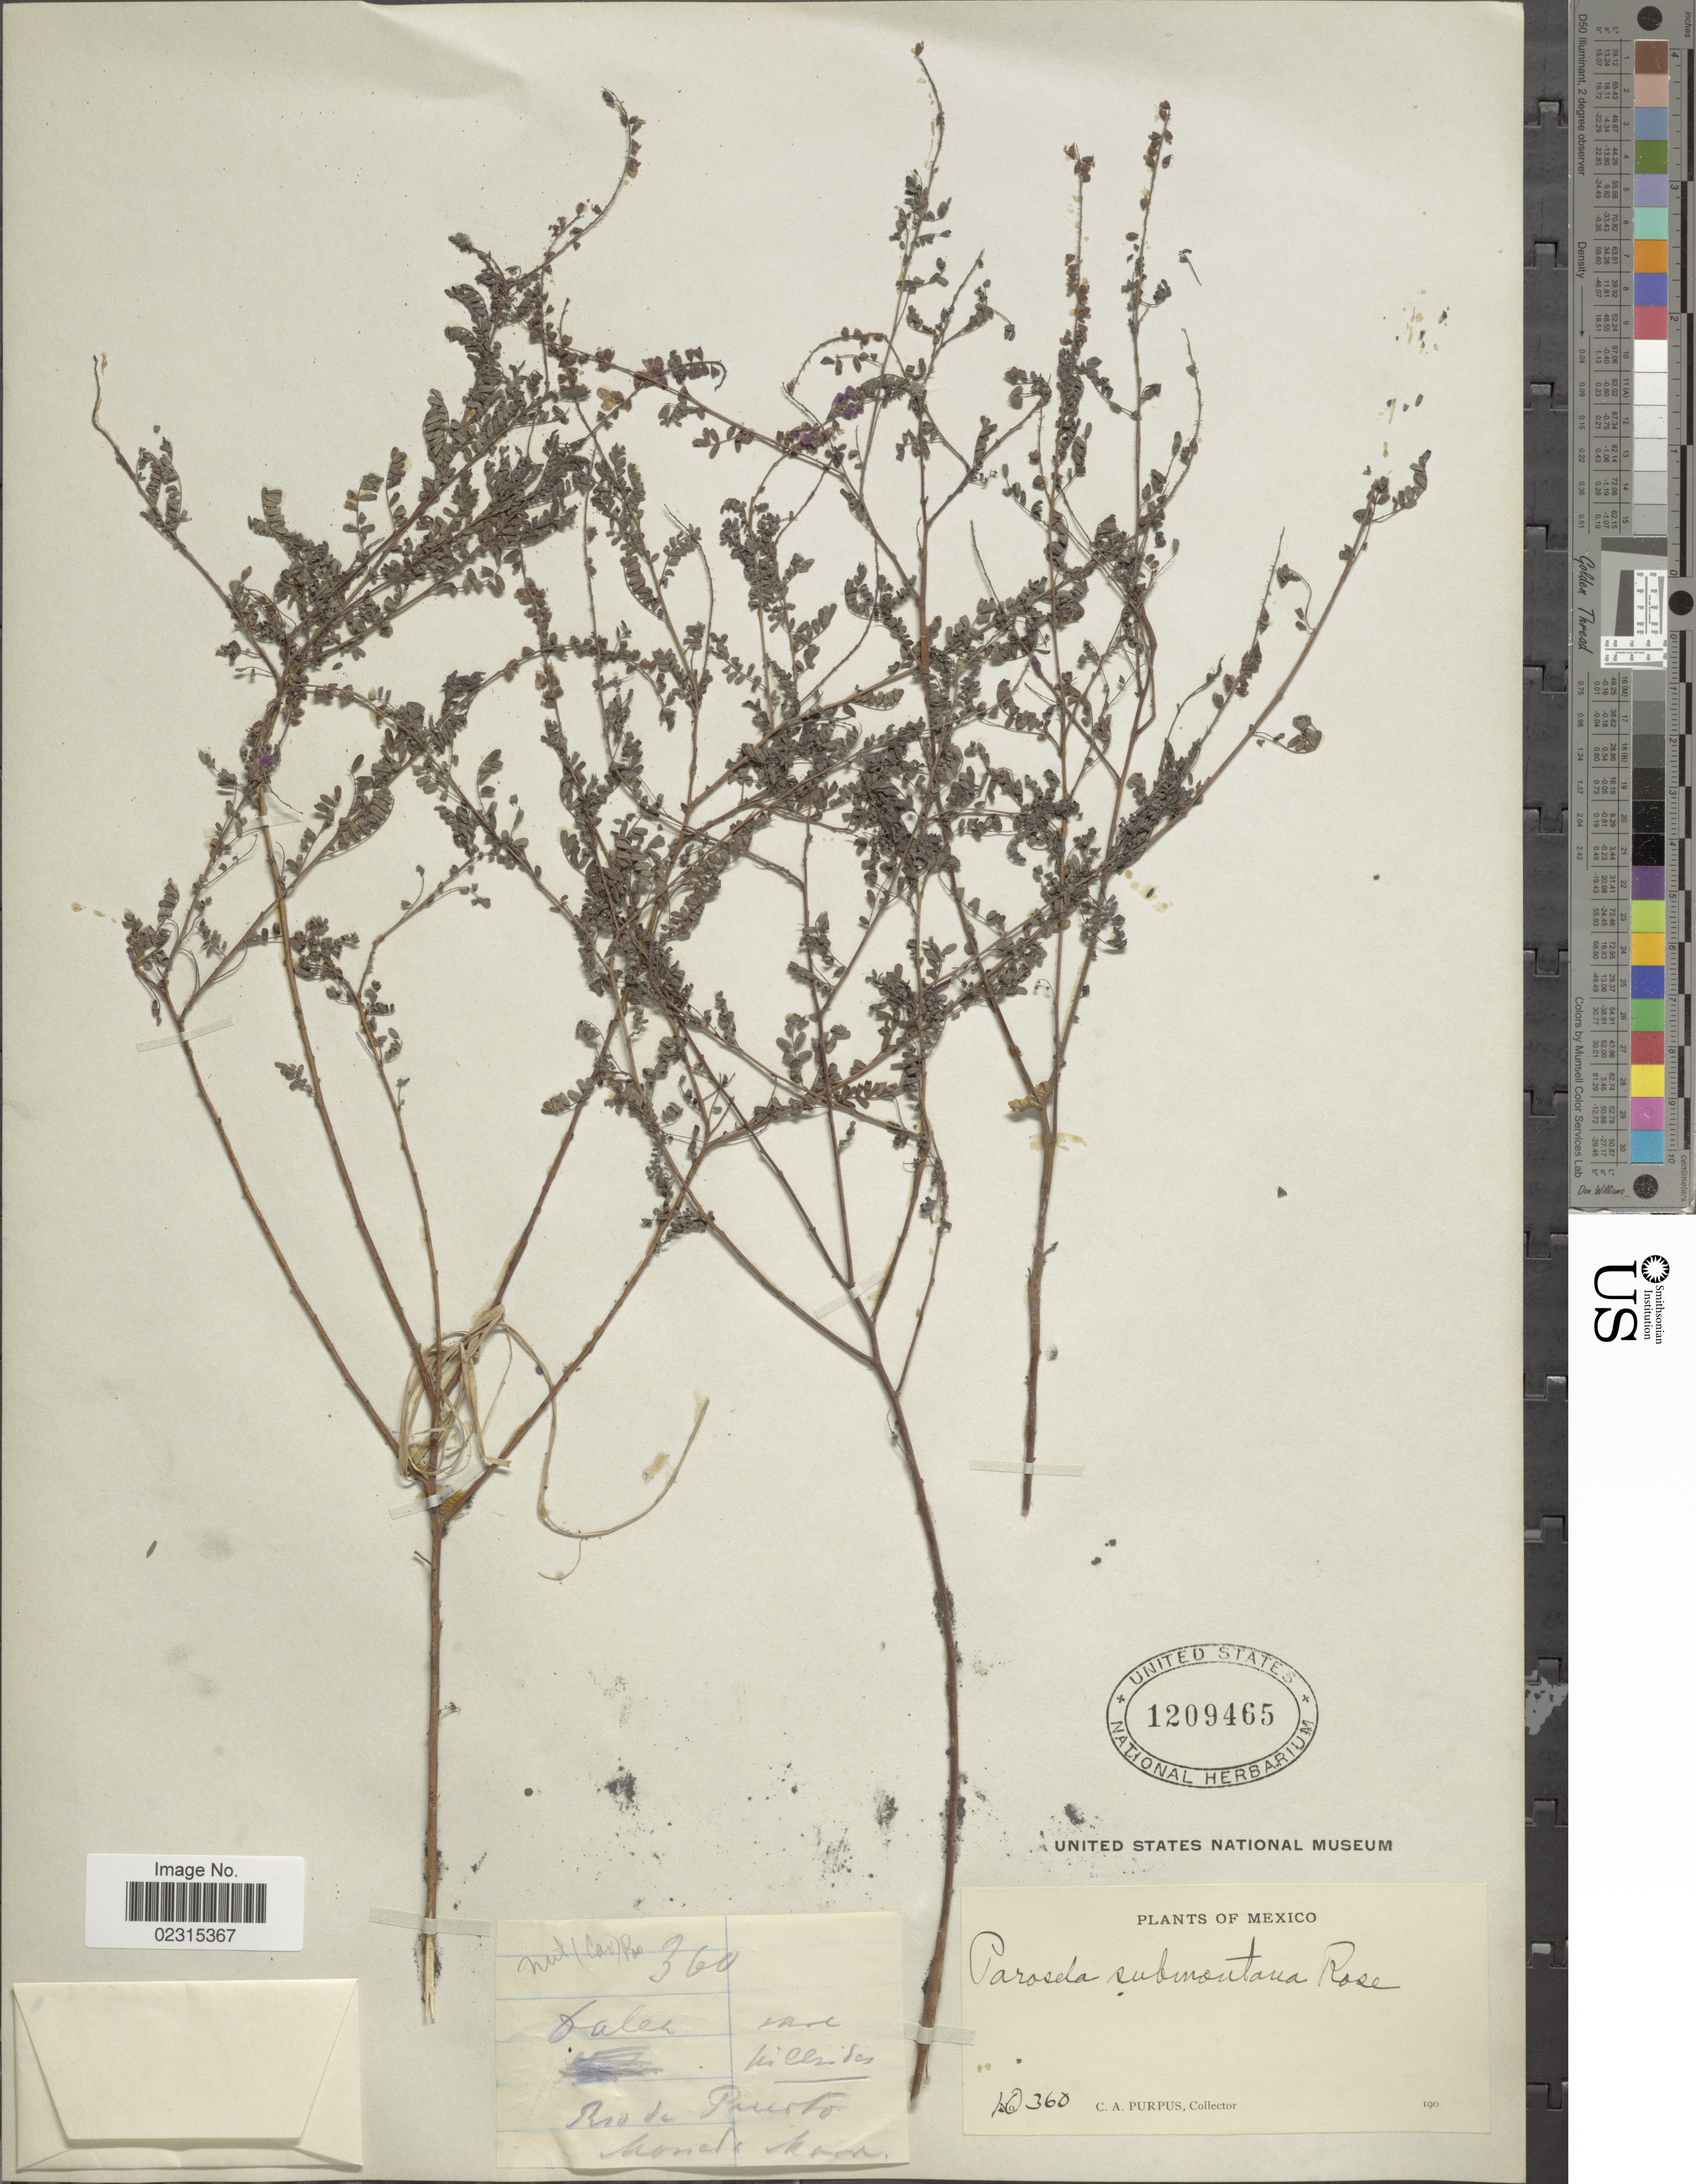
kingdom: Plantae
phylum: Tracheophyta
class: Magnoliopsida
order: Fabales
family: Fabaceae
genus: Marina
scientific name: Marina nutans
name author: (Cav.) Barneby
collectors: C. A. Purpus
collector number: HO360*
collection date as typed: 190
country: Mexico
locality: Rio de Puerto Monera Farm [interpreted]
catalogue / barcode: US 1209465